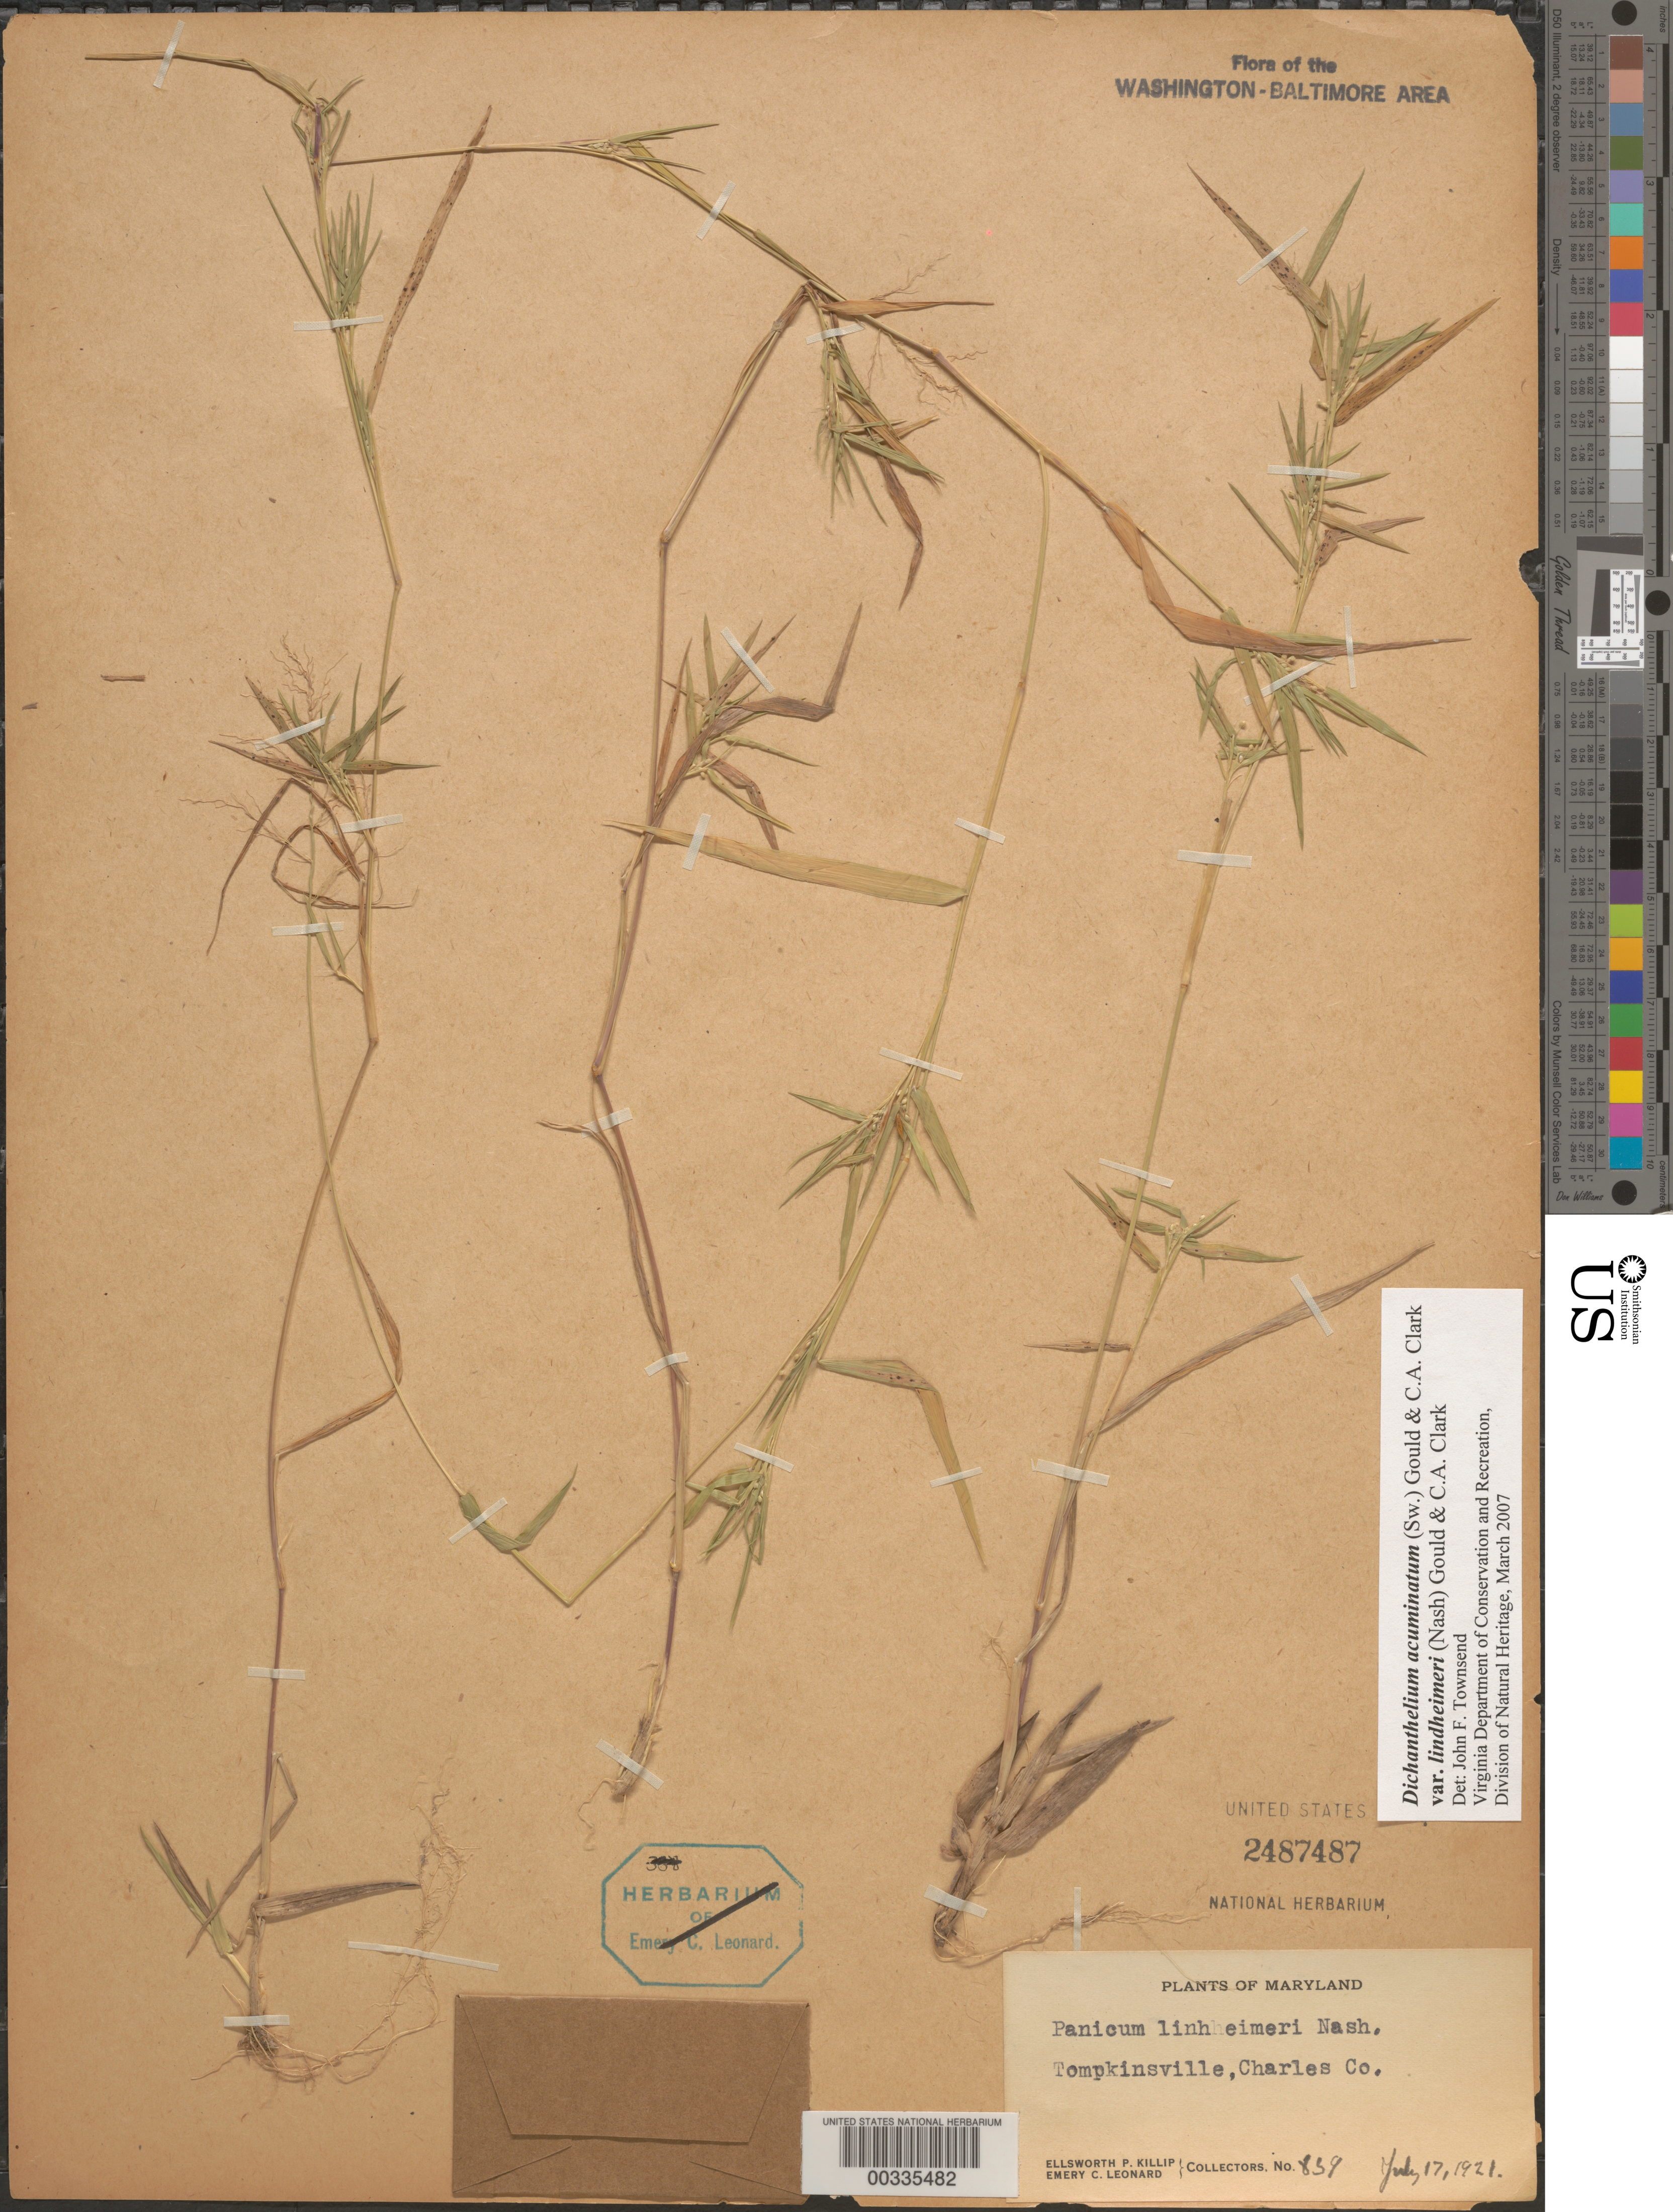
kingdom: Plantae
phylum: Tracheophyta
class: Liliopsida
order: Poales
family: Poaceae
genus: Dichanthelium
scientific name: Dichanthelium acuminatum var. densiflorum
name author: (Rand & Redfield) Gould & C.A. Clark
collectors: E. P. Killip & E. C. Leonard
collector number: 839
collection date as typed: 17 Jul 1921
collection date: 1921-07-17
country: United States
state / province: Maryland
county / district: Charles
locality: Tompkinsville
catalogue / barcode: US 2487487